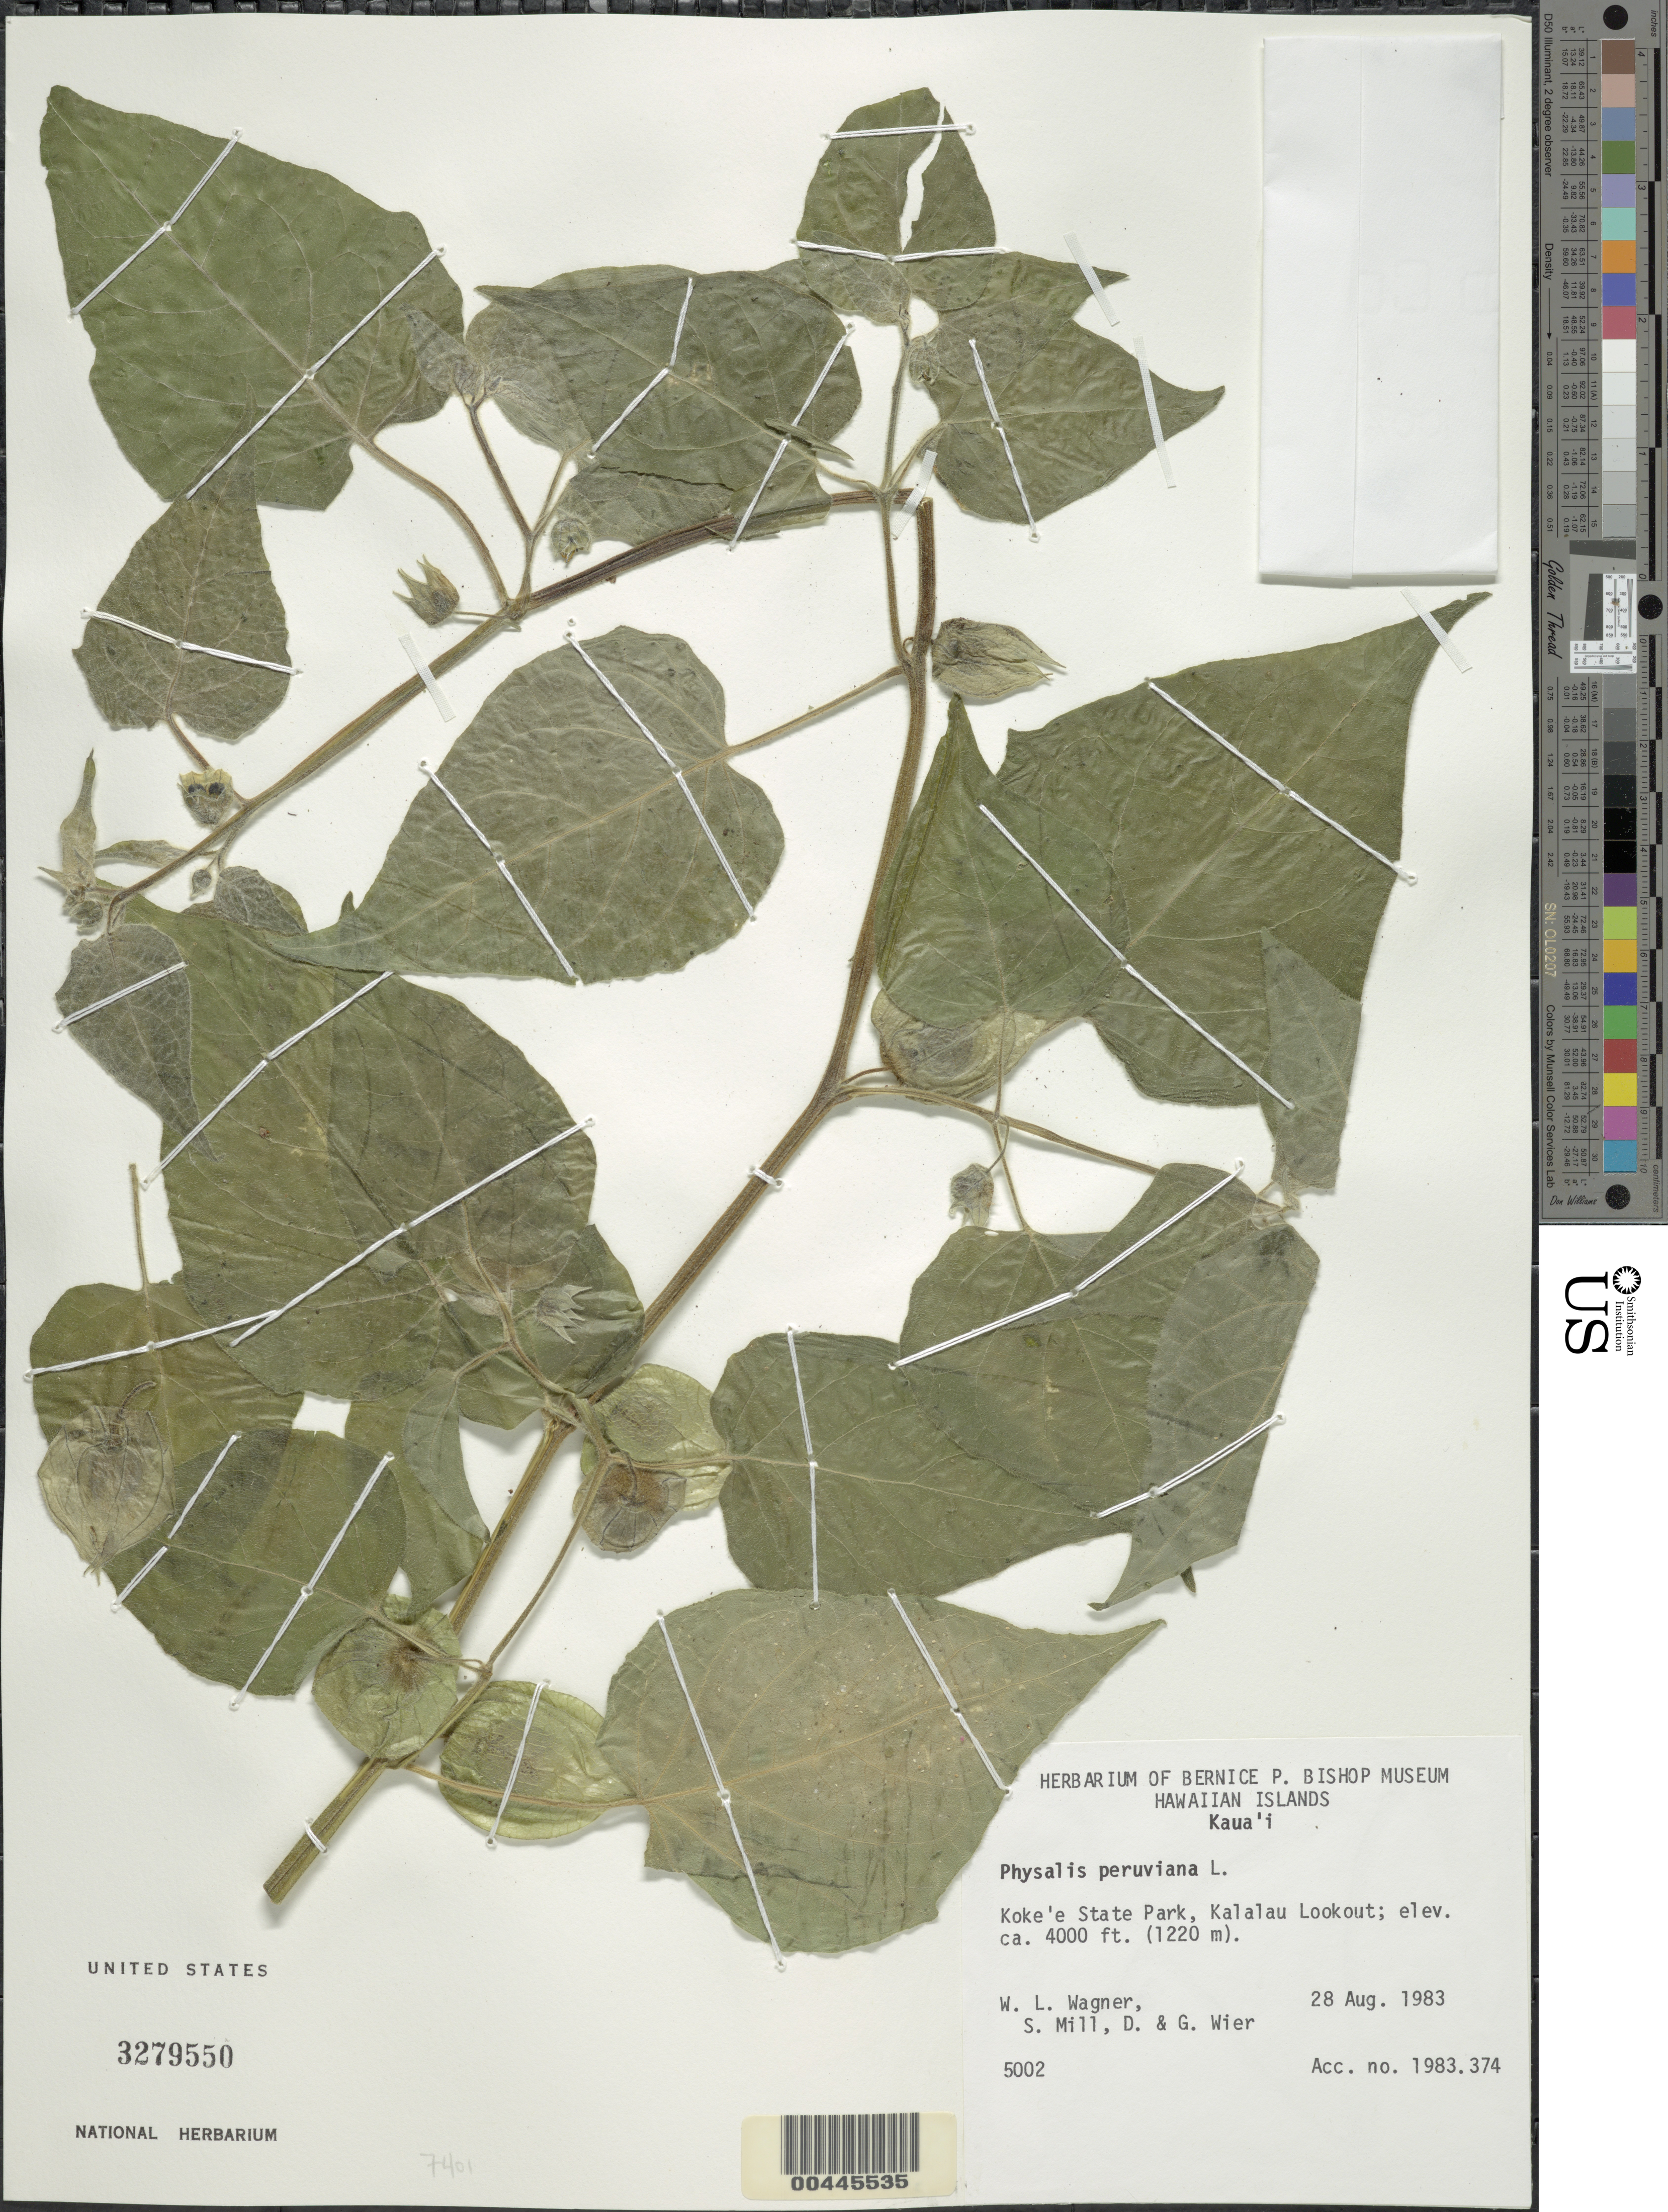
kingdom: Plantae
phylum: Tracheophyta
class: Magnoliopsida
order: Solanales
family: Solanaceae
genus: Physalis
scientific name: Physalis peruviana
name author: L.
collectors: W. L. Wagner, S. W. Miller, D. Wier & G. Wier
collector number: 5002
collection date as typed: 28 Aug 1983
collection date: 1983-08-28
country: United States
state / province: Hawaii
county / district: Kauai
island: Kaua'i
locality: Kokee State Park, Kalalau Lookout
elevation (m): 1200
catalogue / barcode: US 3279550